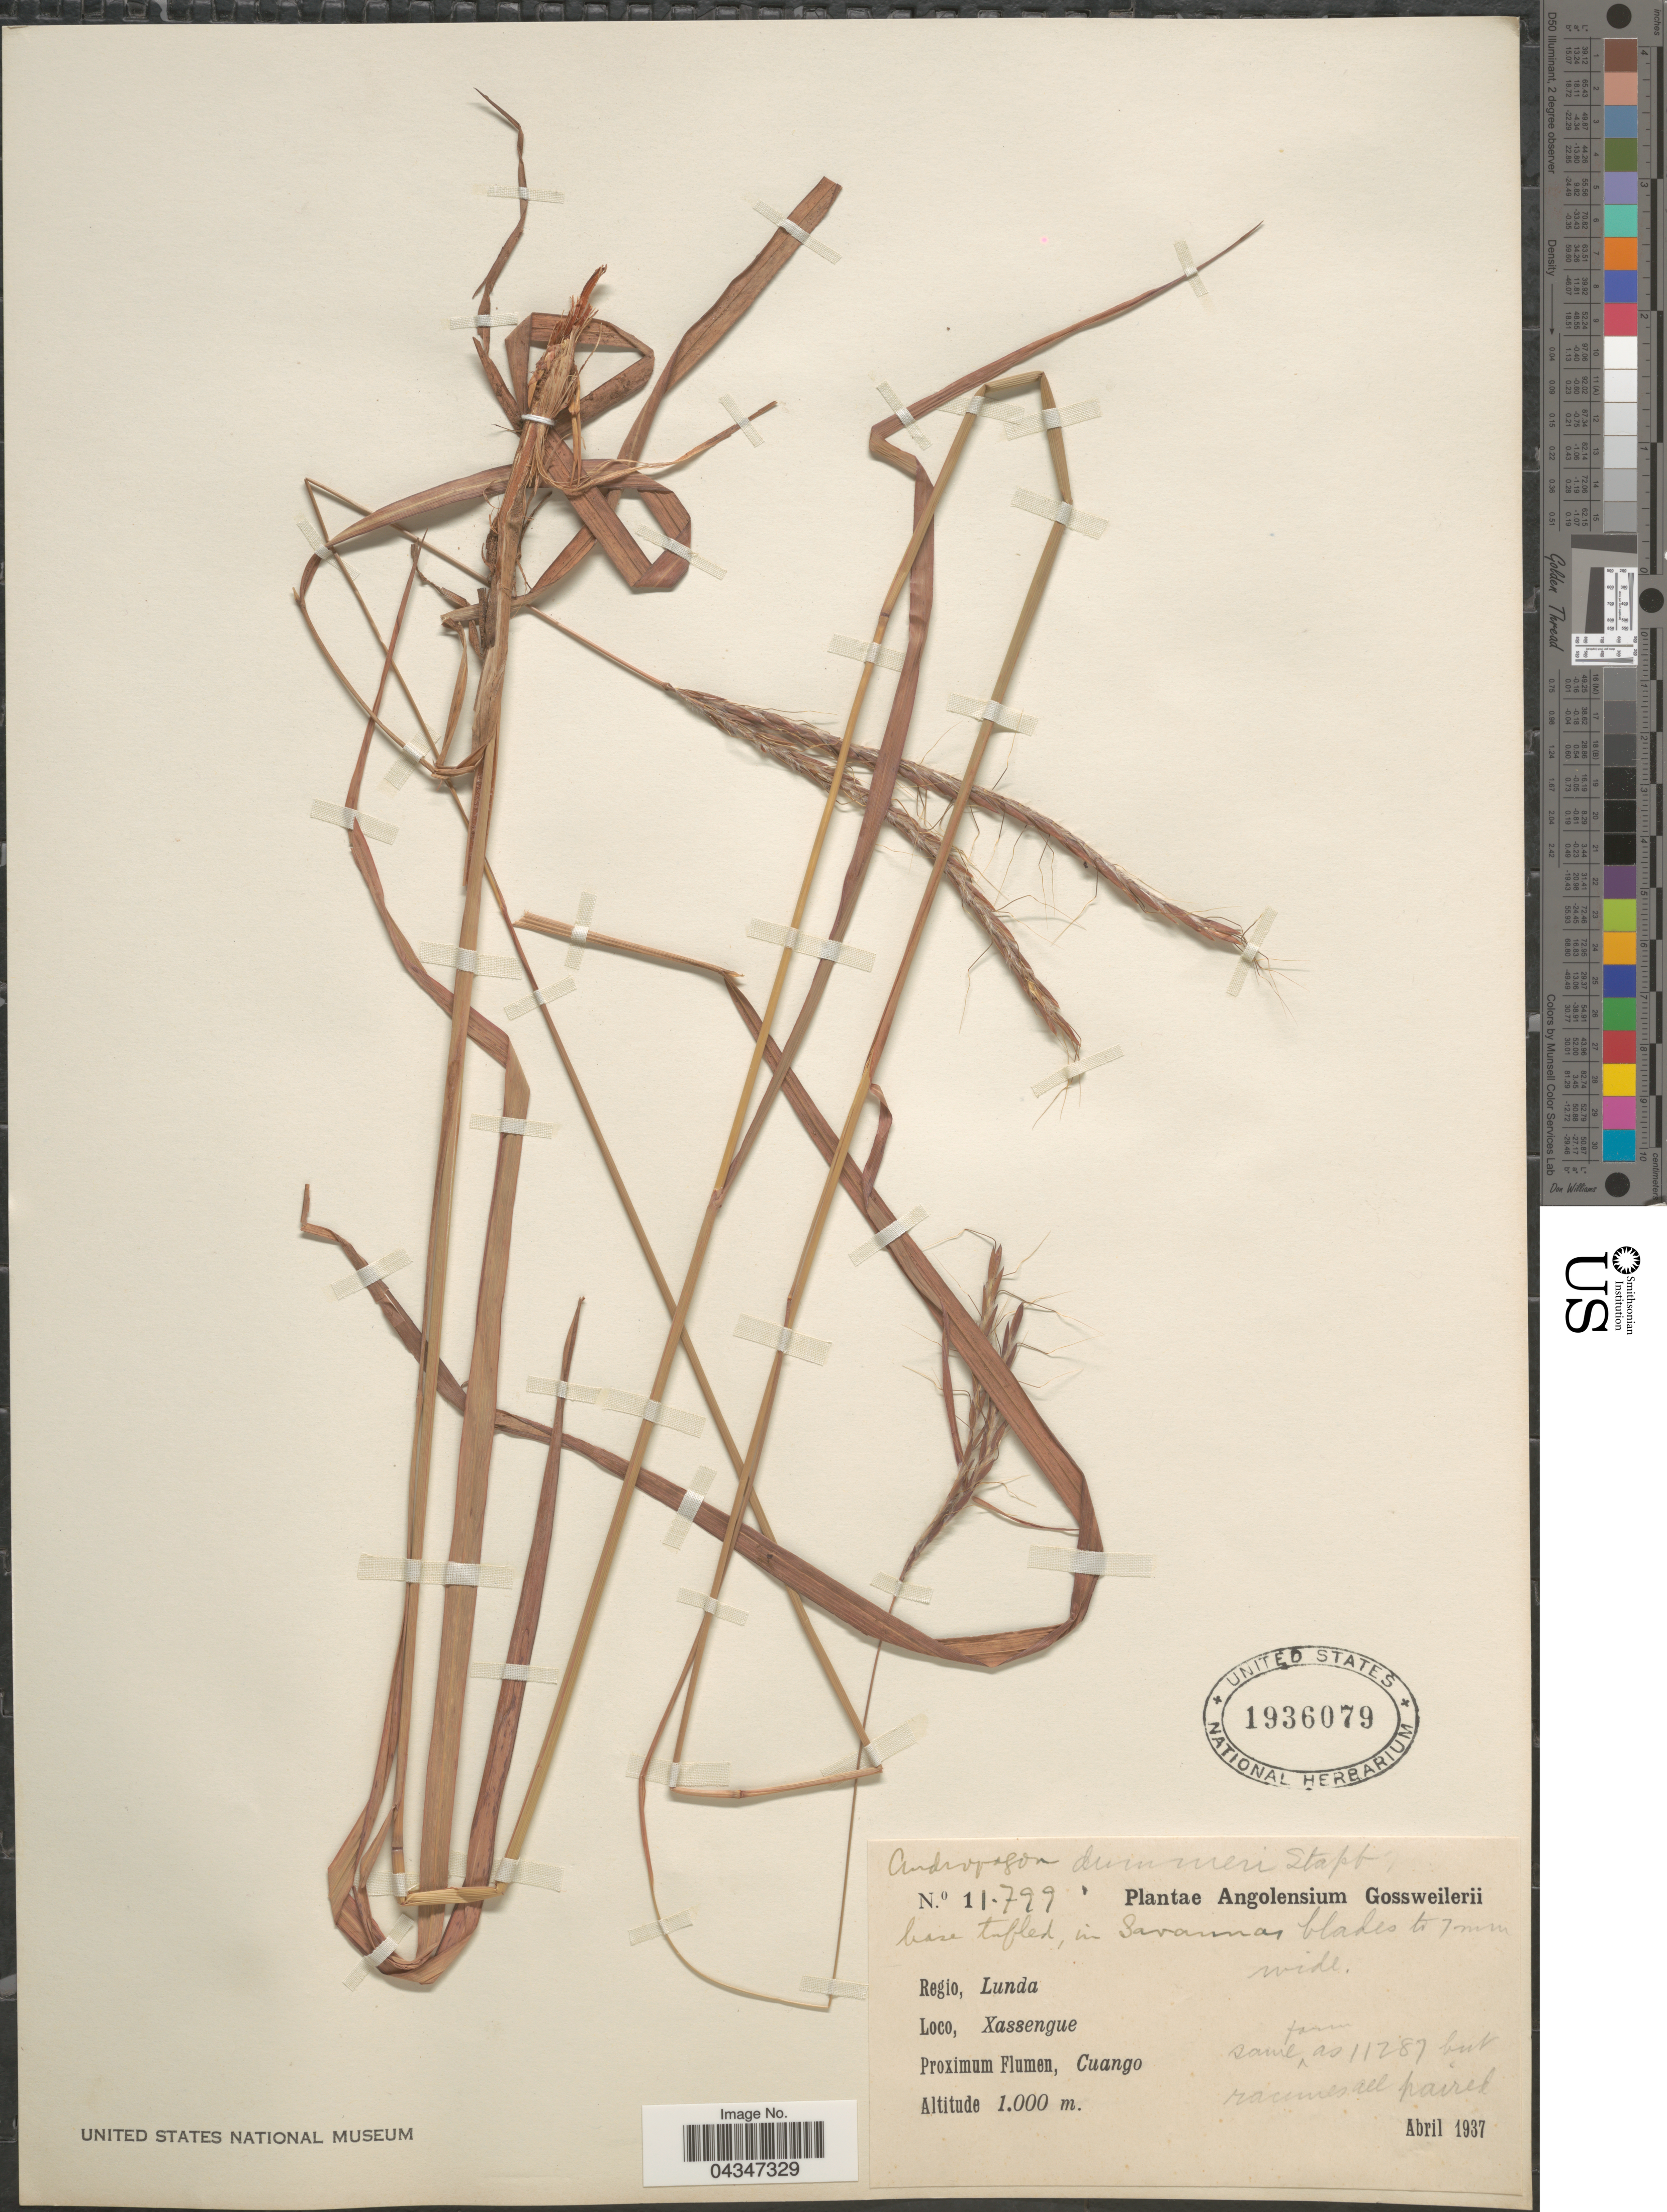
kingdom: Plantae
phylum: Tracheophyta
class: Liliopsida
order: Poales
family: Poaceae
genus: Andropogon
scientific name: Andropogon schirensis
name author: Hochst. ex A. Rich.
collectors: -. Gossweiler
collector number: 11799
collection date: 1937-04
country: Angola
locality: Regio, Lunda. Xassengue. Cuango.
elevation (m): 1000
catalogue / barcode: US 1936079